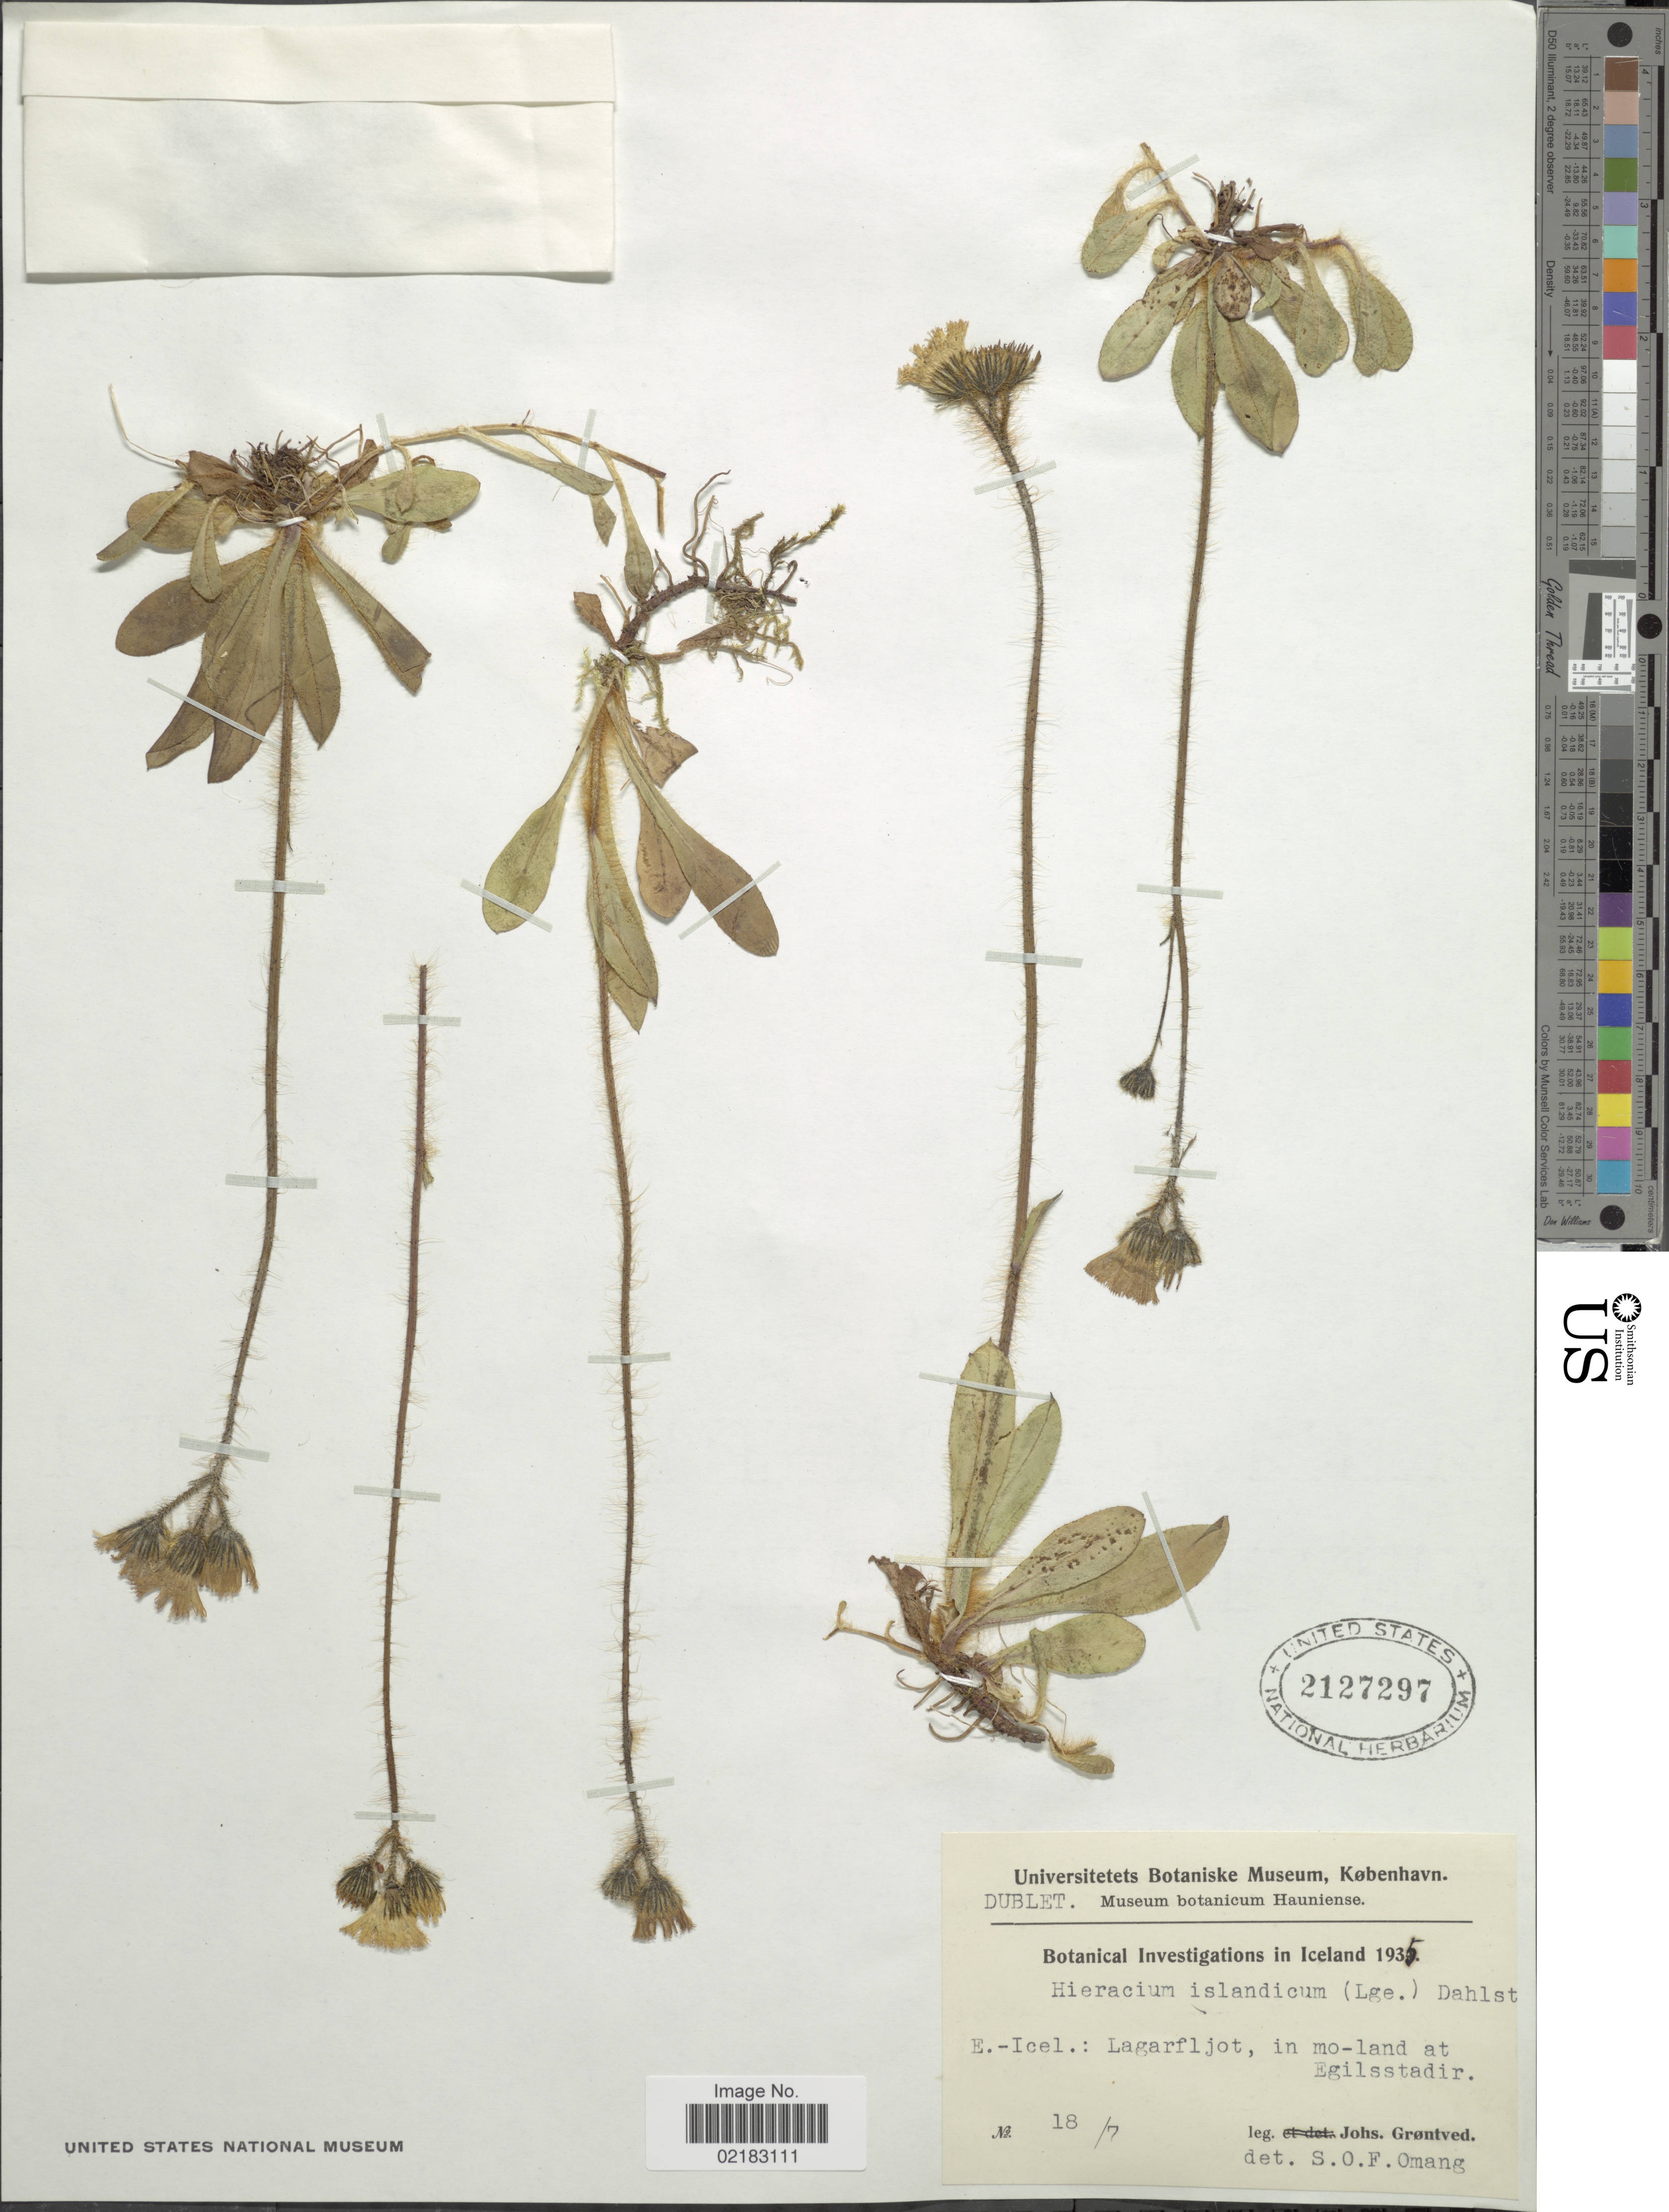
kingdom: Plantae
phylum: Tracheophyta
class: Magnoliopsida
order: Asterales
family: Asteraceae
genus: Hieracium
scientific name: Hieracium islandicum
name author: (Lange) Dahlst.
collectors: J. Grontved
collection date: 1935-07-18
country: Iceland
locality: E-Icel.: Lagarfljot, in mo-land at Egilsstadir.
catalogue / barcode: US 2127297